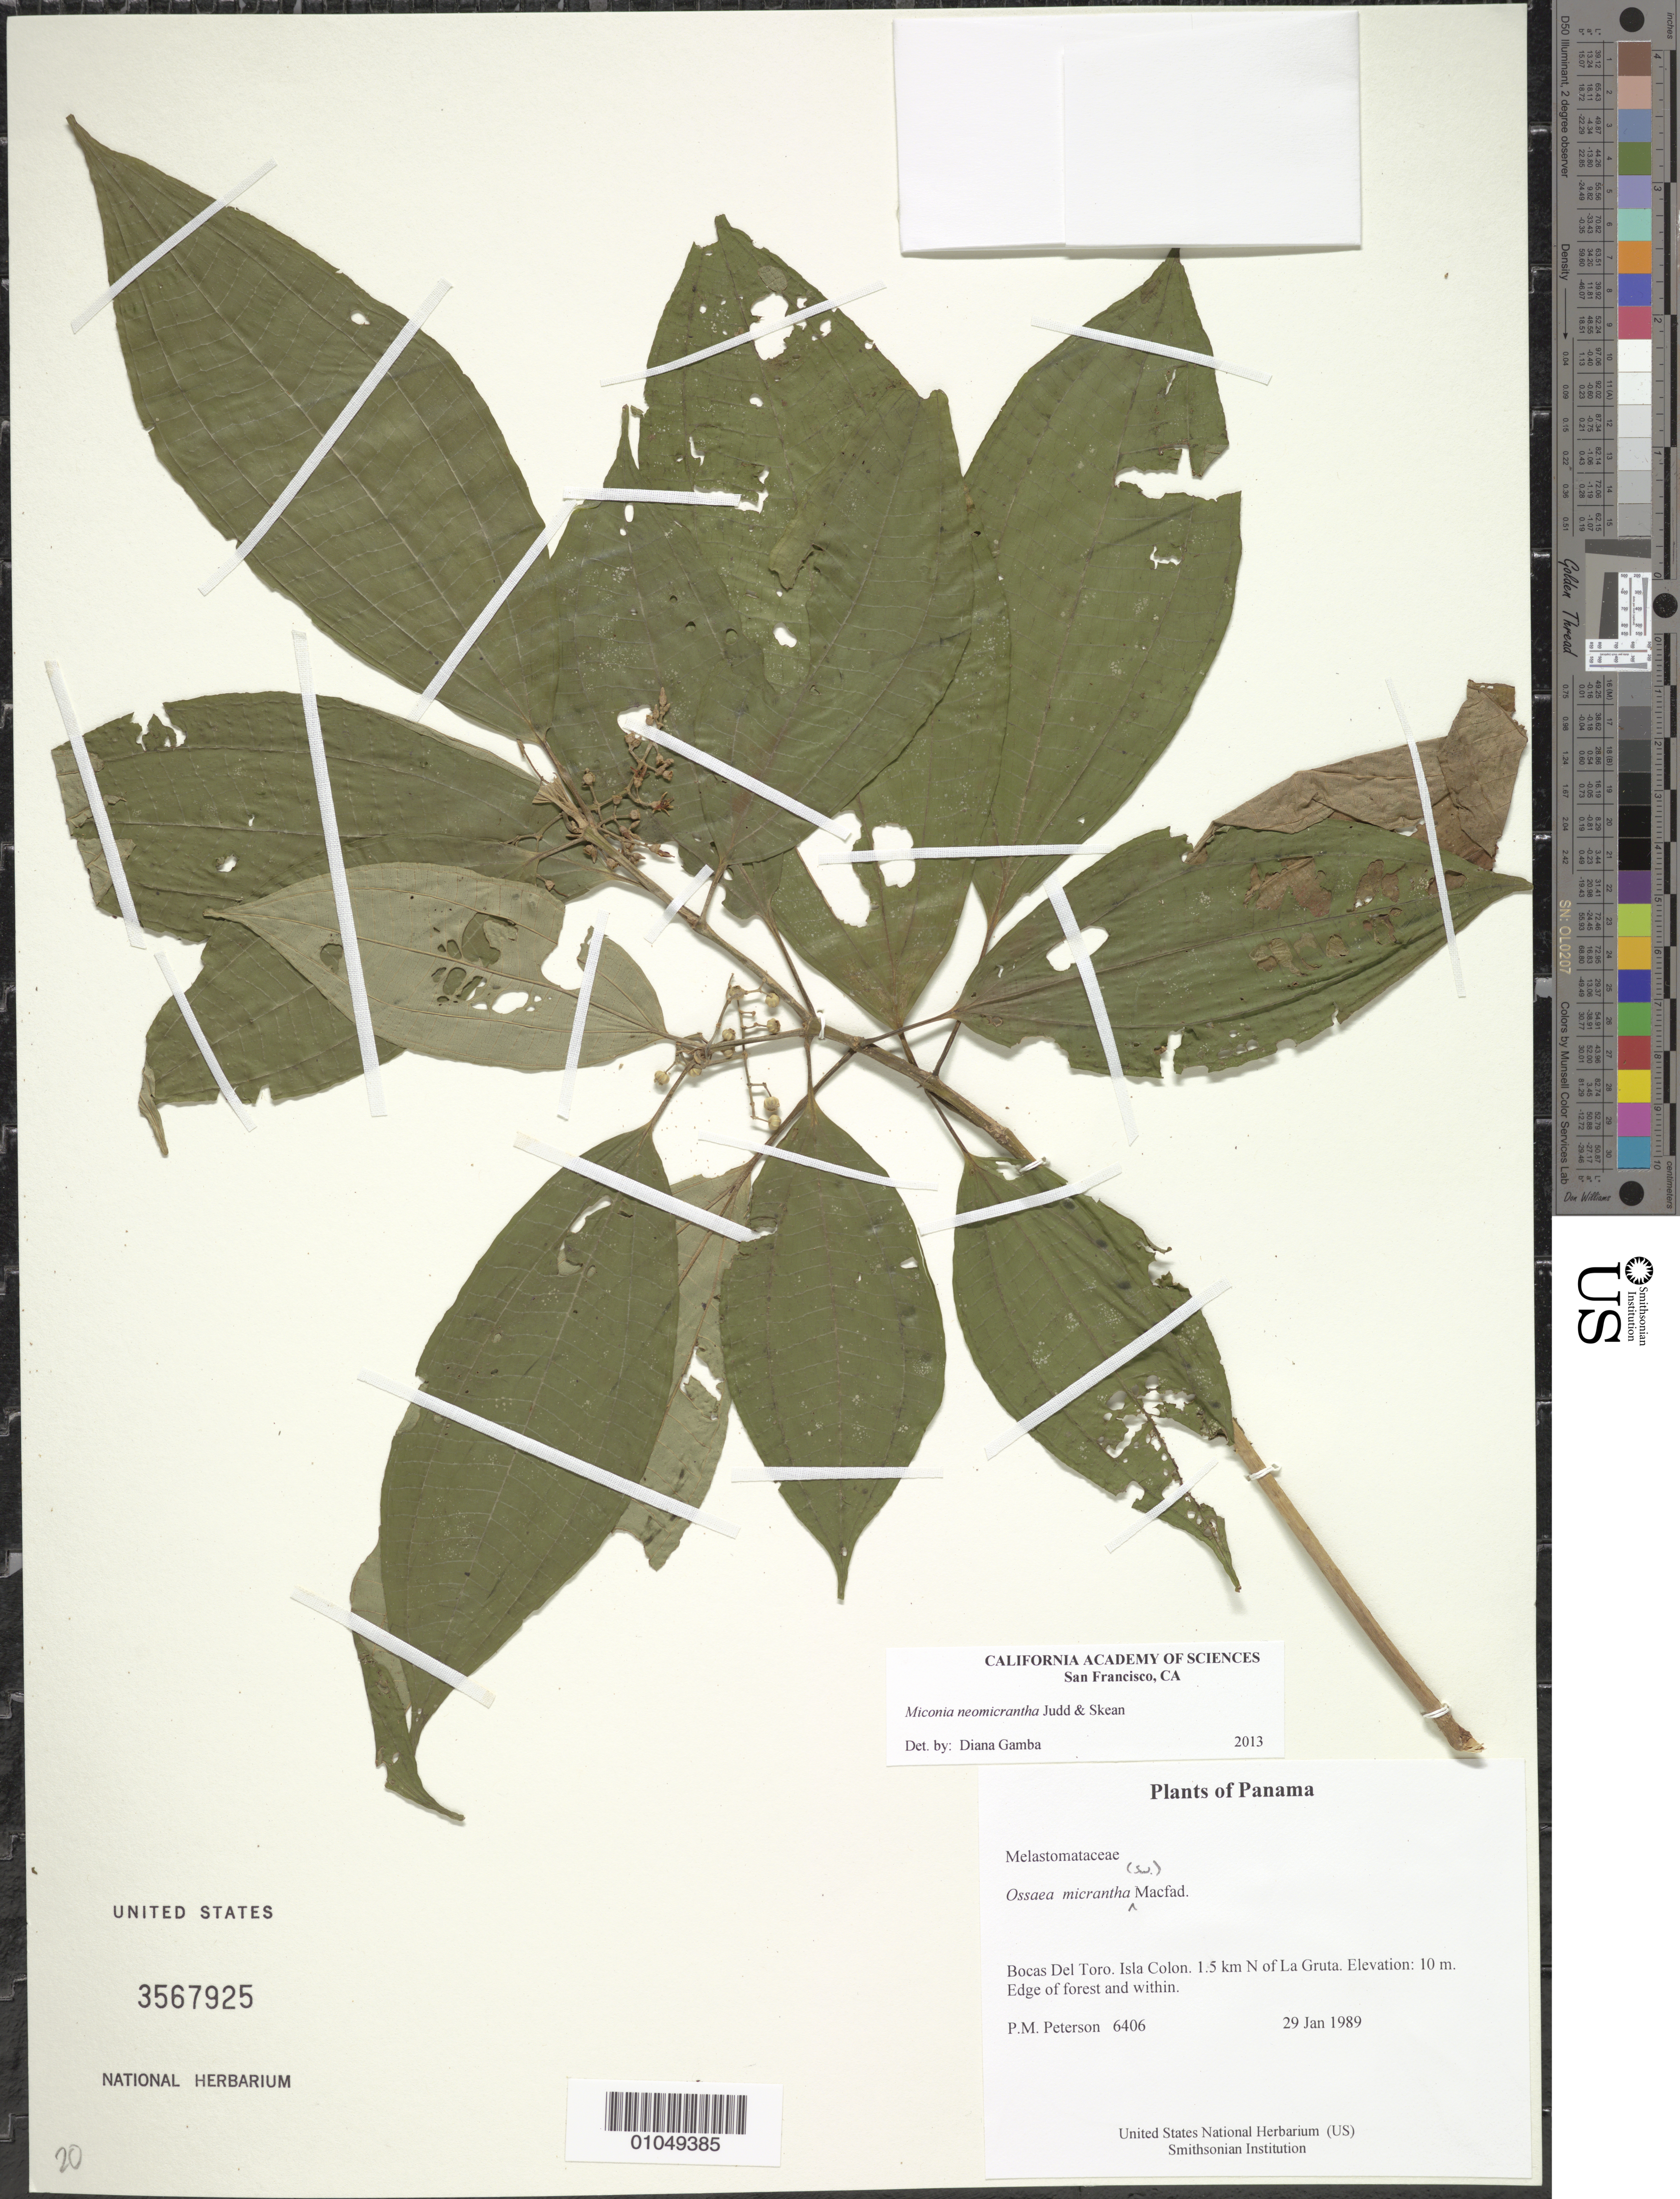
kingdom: Plantae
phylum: Tracheophyta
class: Magnoliopsida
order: Myrtales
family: Melastomataceae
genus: Miconia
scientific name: Miconia neomicrantha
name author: Judd & Skean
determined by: Gamba, Diana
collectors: P. M. Peterson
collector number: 06406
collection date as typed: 29 Jan 1989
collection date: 1989-01-29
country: Panama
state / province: Bocas del Toro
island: Colón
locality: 1.5 km N of La Gruta.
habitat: Edge of forest and within.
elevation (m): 10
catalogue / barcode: US 3567925